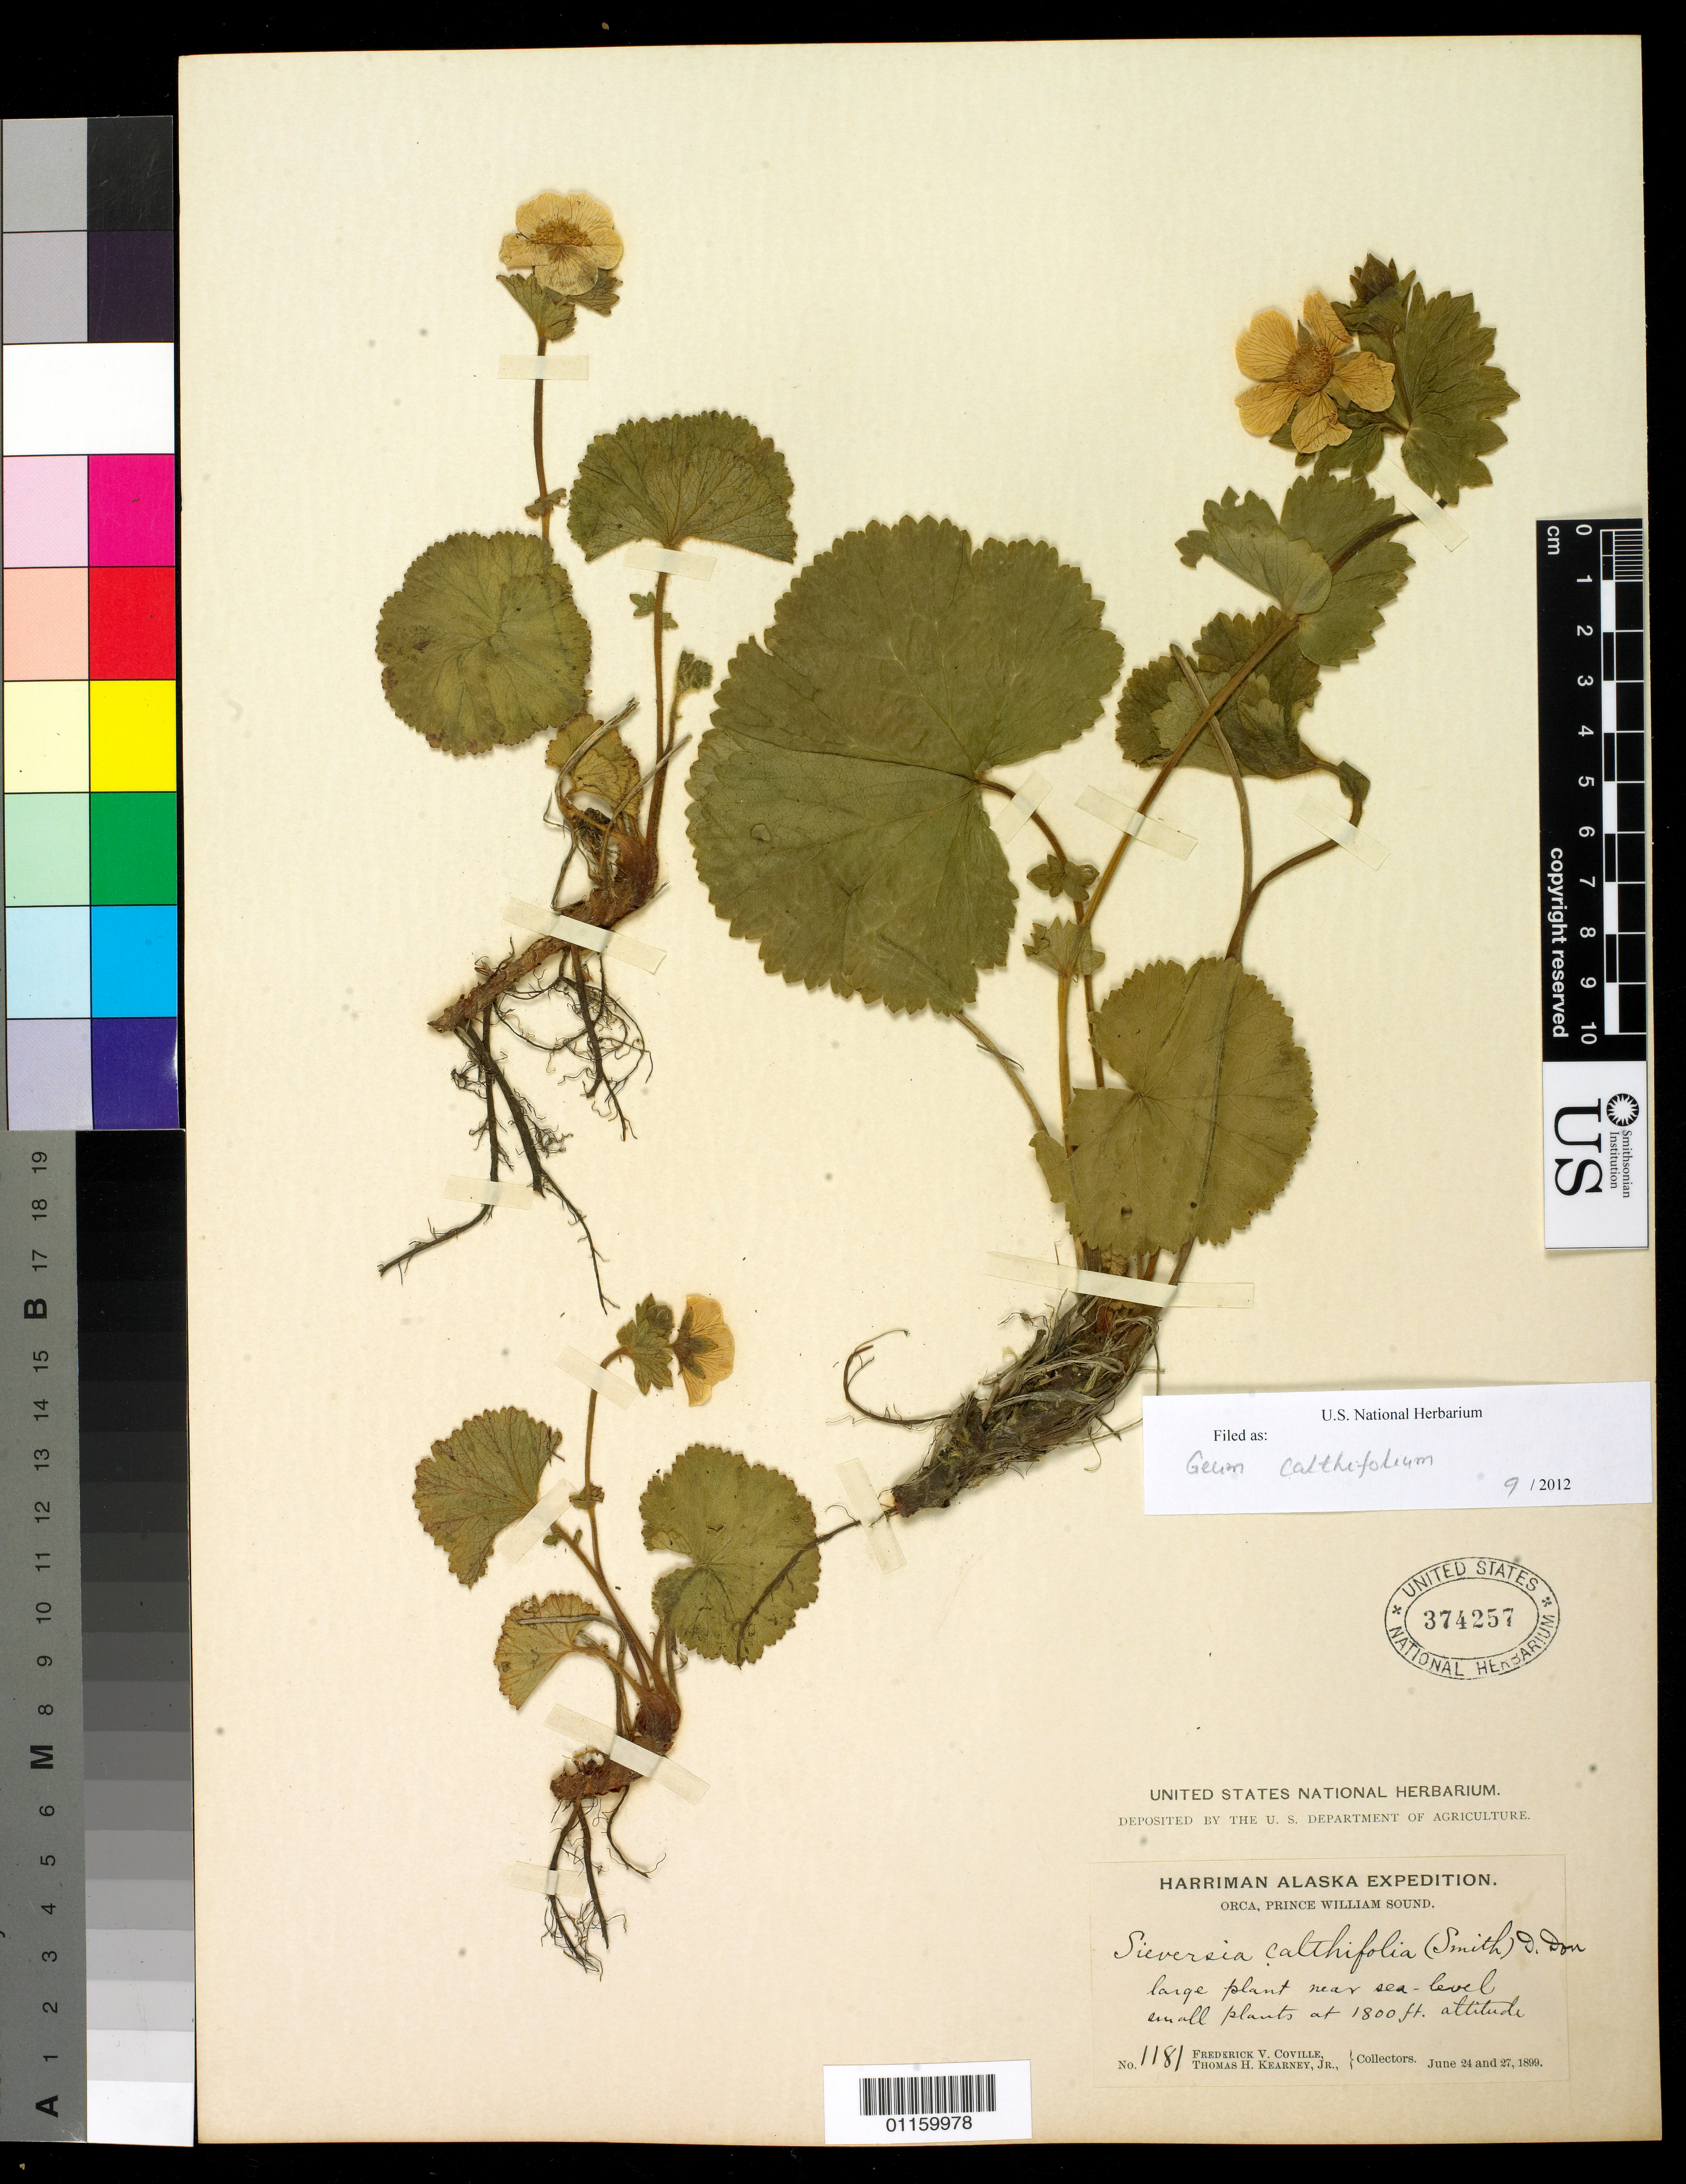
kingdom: Plantae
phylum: Tracheophyta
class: Magnoliopsida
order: Rosales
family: Rosaceae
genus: Geum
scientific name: Geum calthifolium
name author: Menzies ex Sm.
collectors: F. V. Coville & T. H. Kearney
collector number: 1181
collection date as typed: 24 Jun 1899 to 27 Jun 1899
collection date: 1899-06-24/1899-06-27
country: United States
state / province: Alaska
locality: Orca, Prince William Sound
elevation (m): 549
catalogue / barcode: US 374257